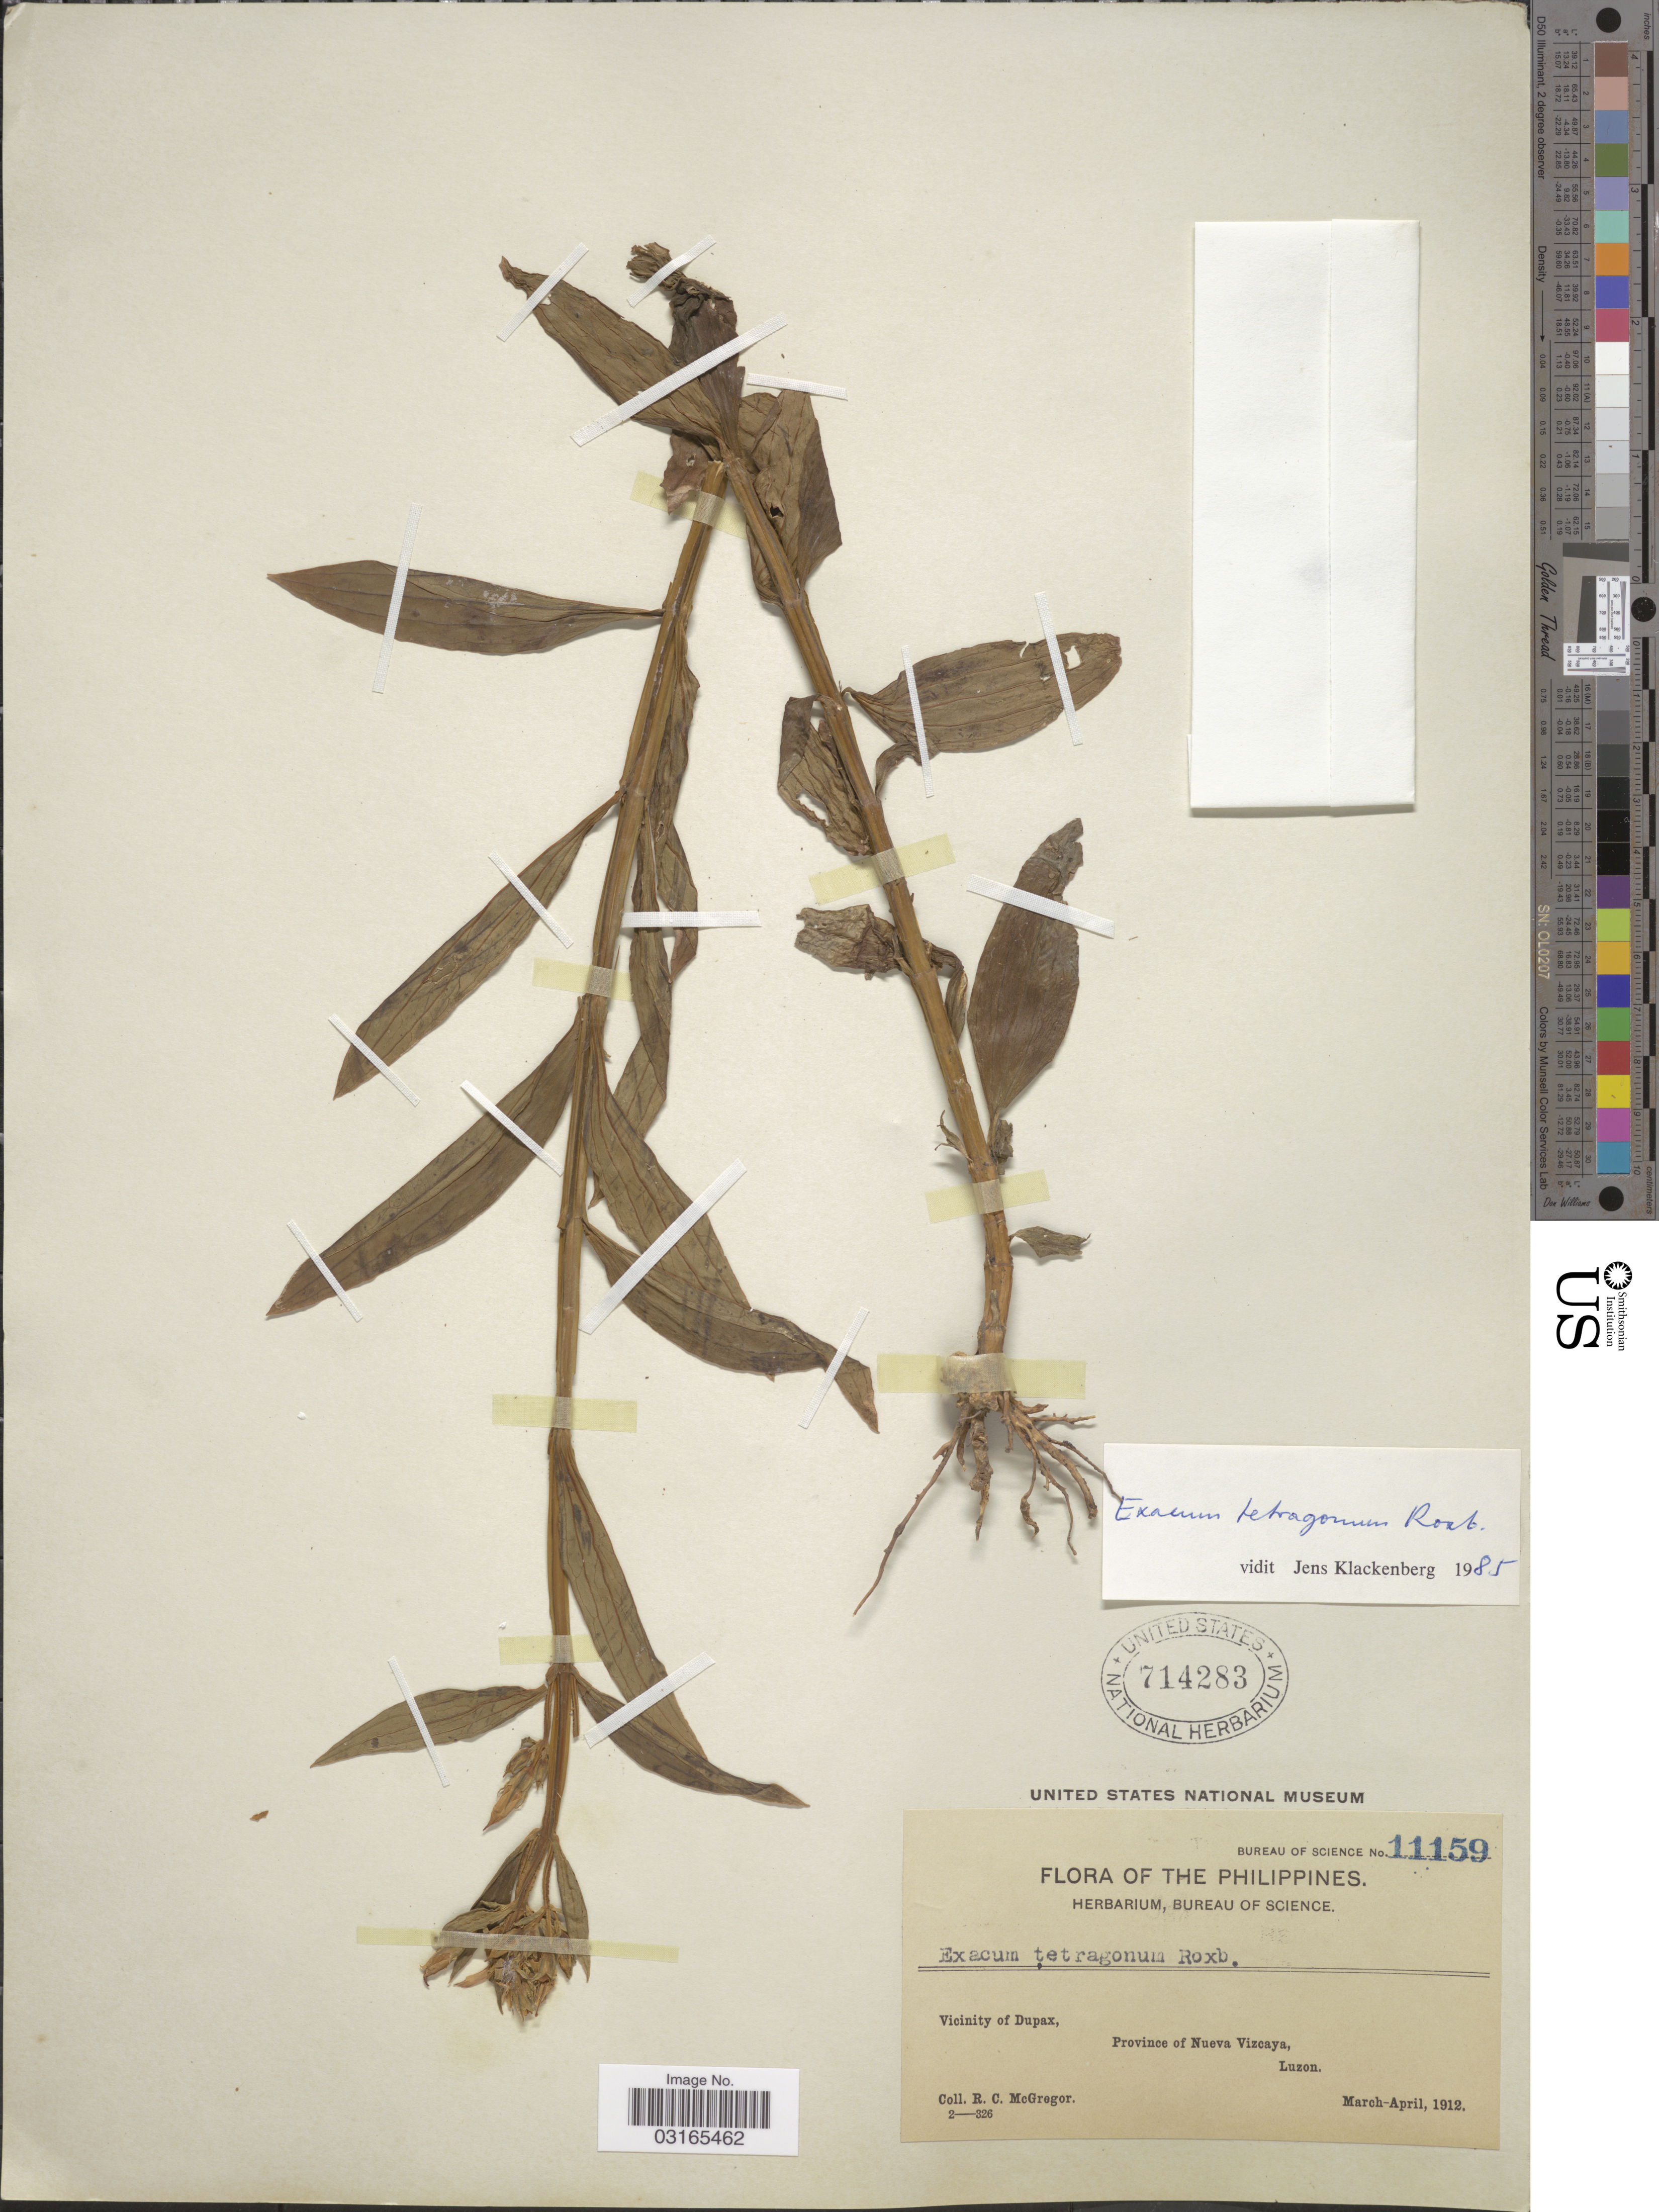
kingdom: Plantae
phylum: Tracheophyta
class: Magnoliopsida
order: Gentianales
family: Gentianaceae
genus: Exacum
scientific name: Exacum tetragonum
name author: Roxb.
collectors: R. C. McGregor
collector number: Bureau of Science 11159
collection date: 1912-03/1912-04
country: Philippines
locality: Vicinity of Dupax, Province of Nueva Vizcaya, Luzon.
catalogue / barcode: US 714283